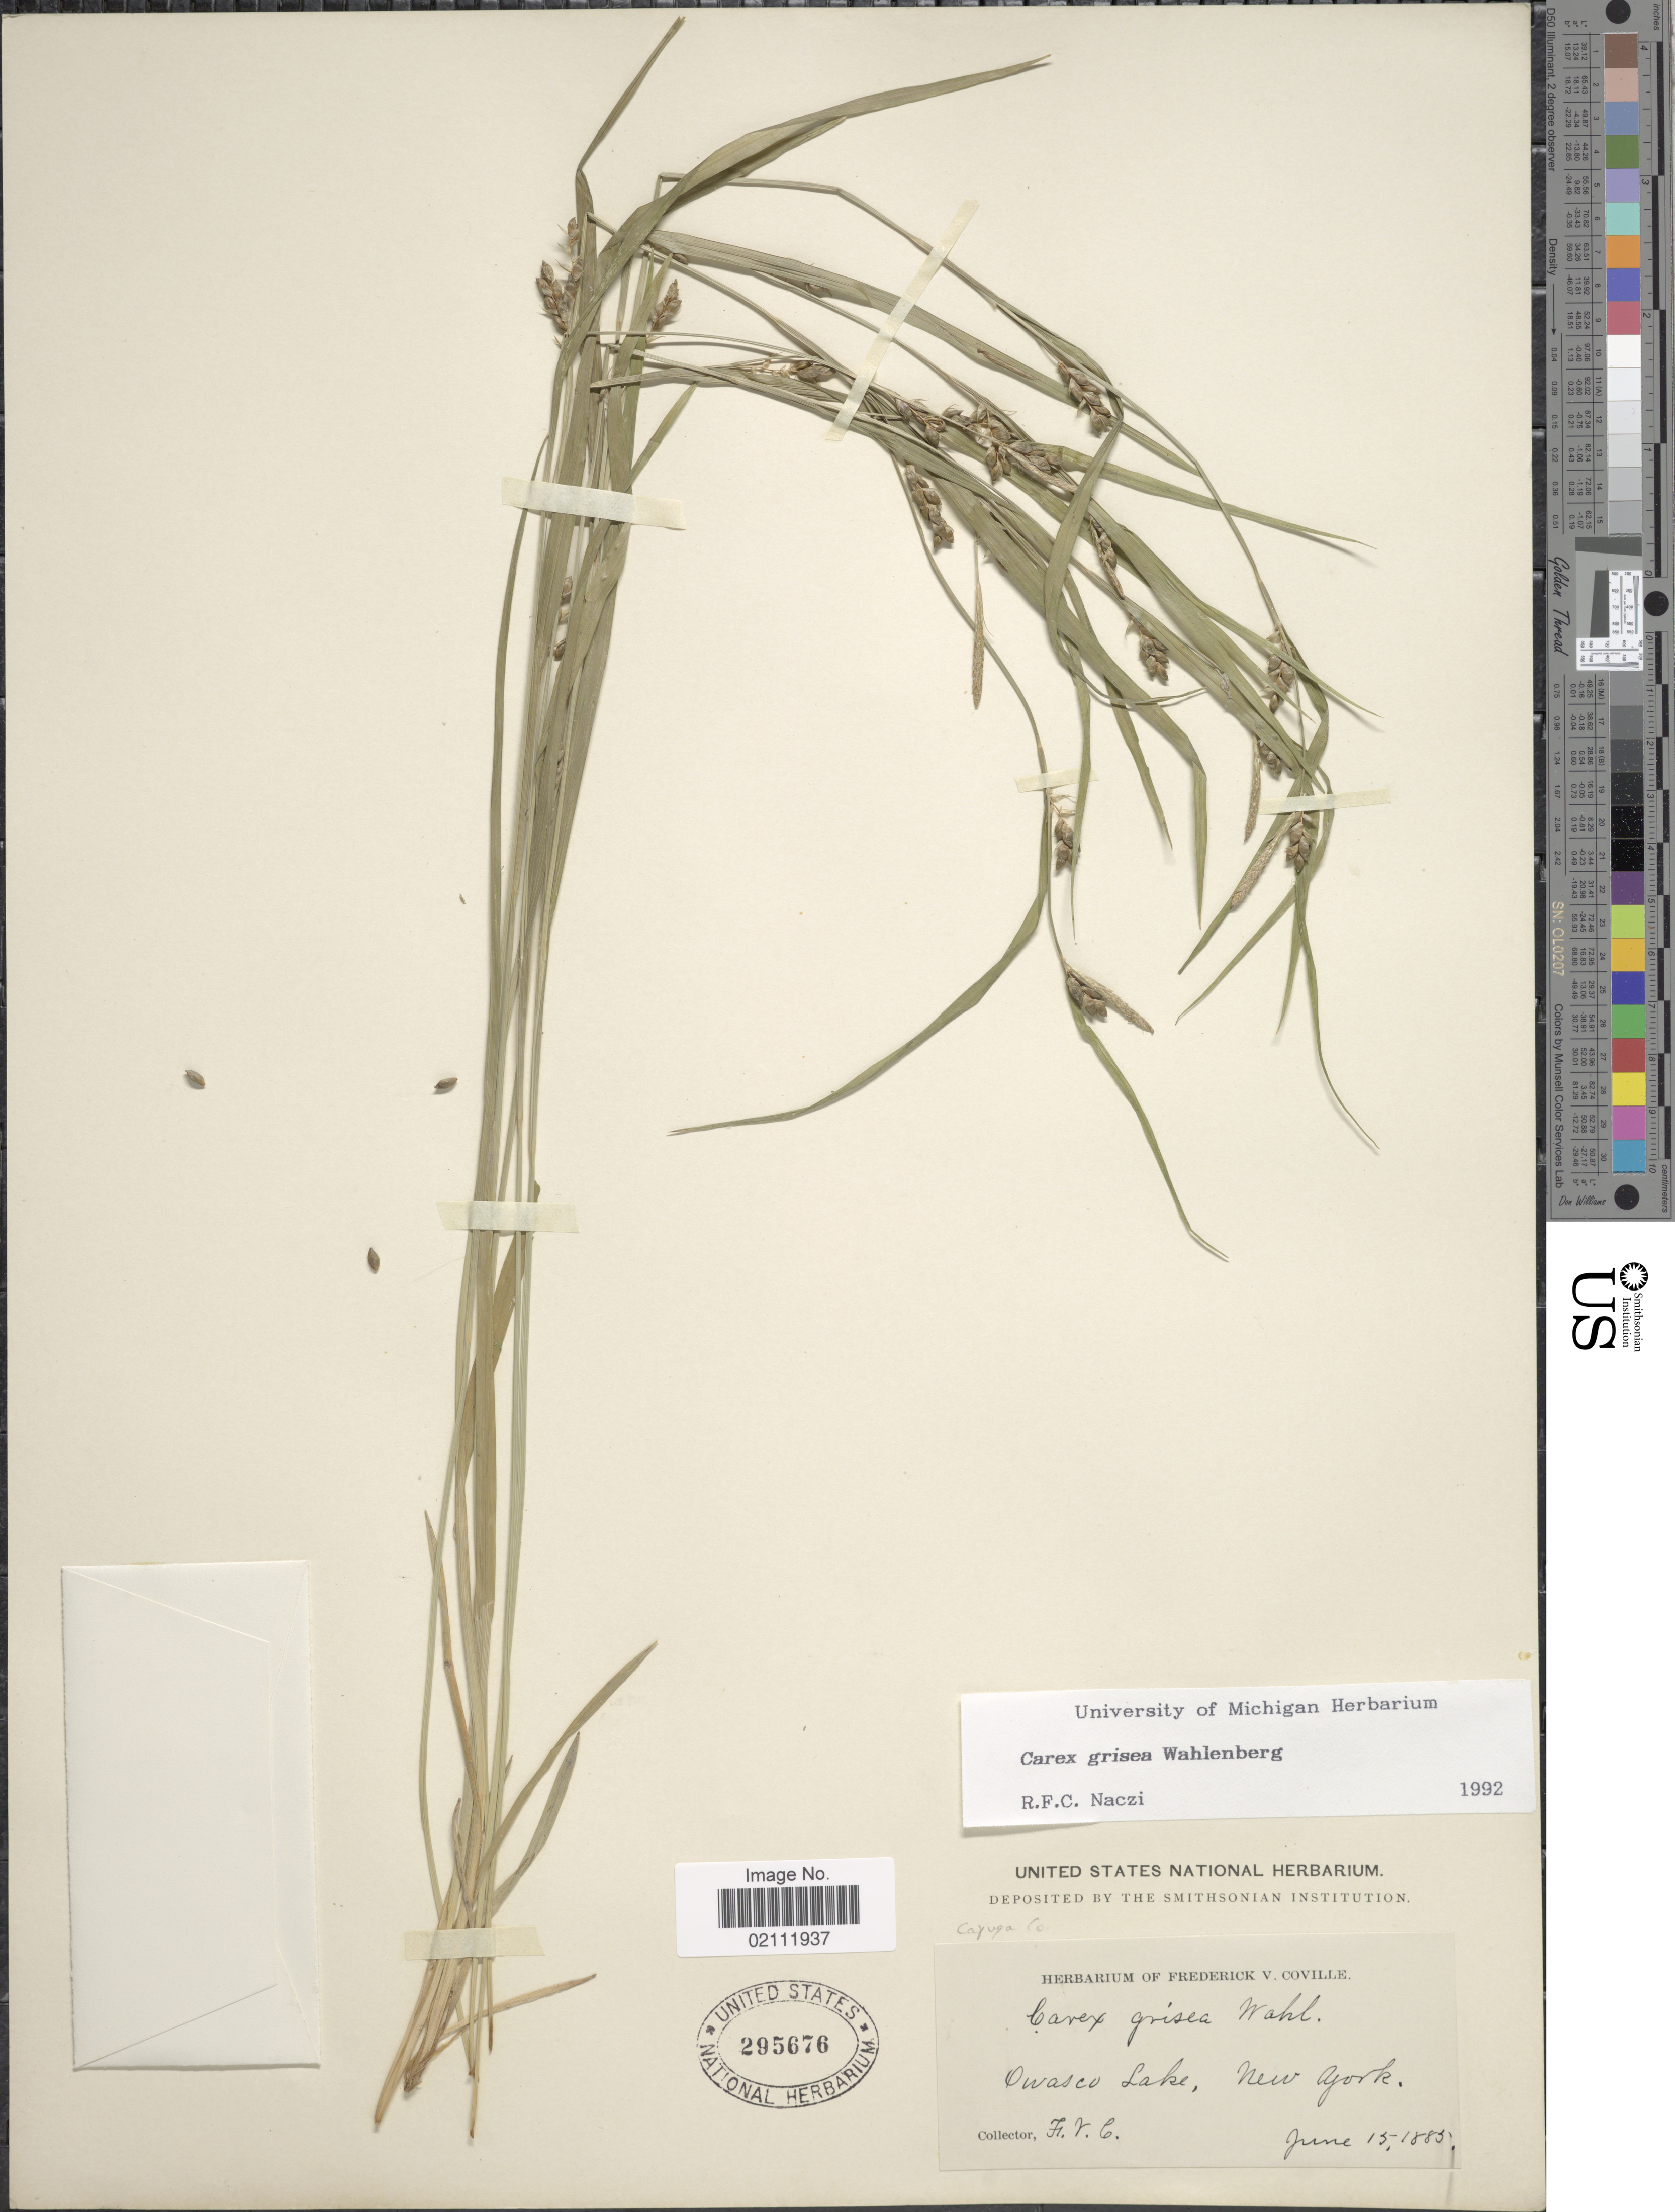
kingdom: Plantae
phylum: Tracheophyta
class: Liliopsida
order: Poales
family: Cyperaceae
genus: Carex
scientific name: Carex grisea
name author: Wahlenb.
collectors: F. V. Coville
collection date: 1885-06-15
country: United States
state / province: New York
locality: Cayuga co., Owasco Lake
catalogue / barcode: US 295676